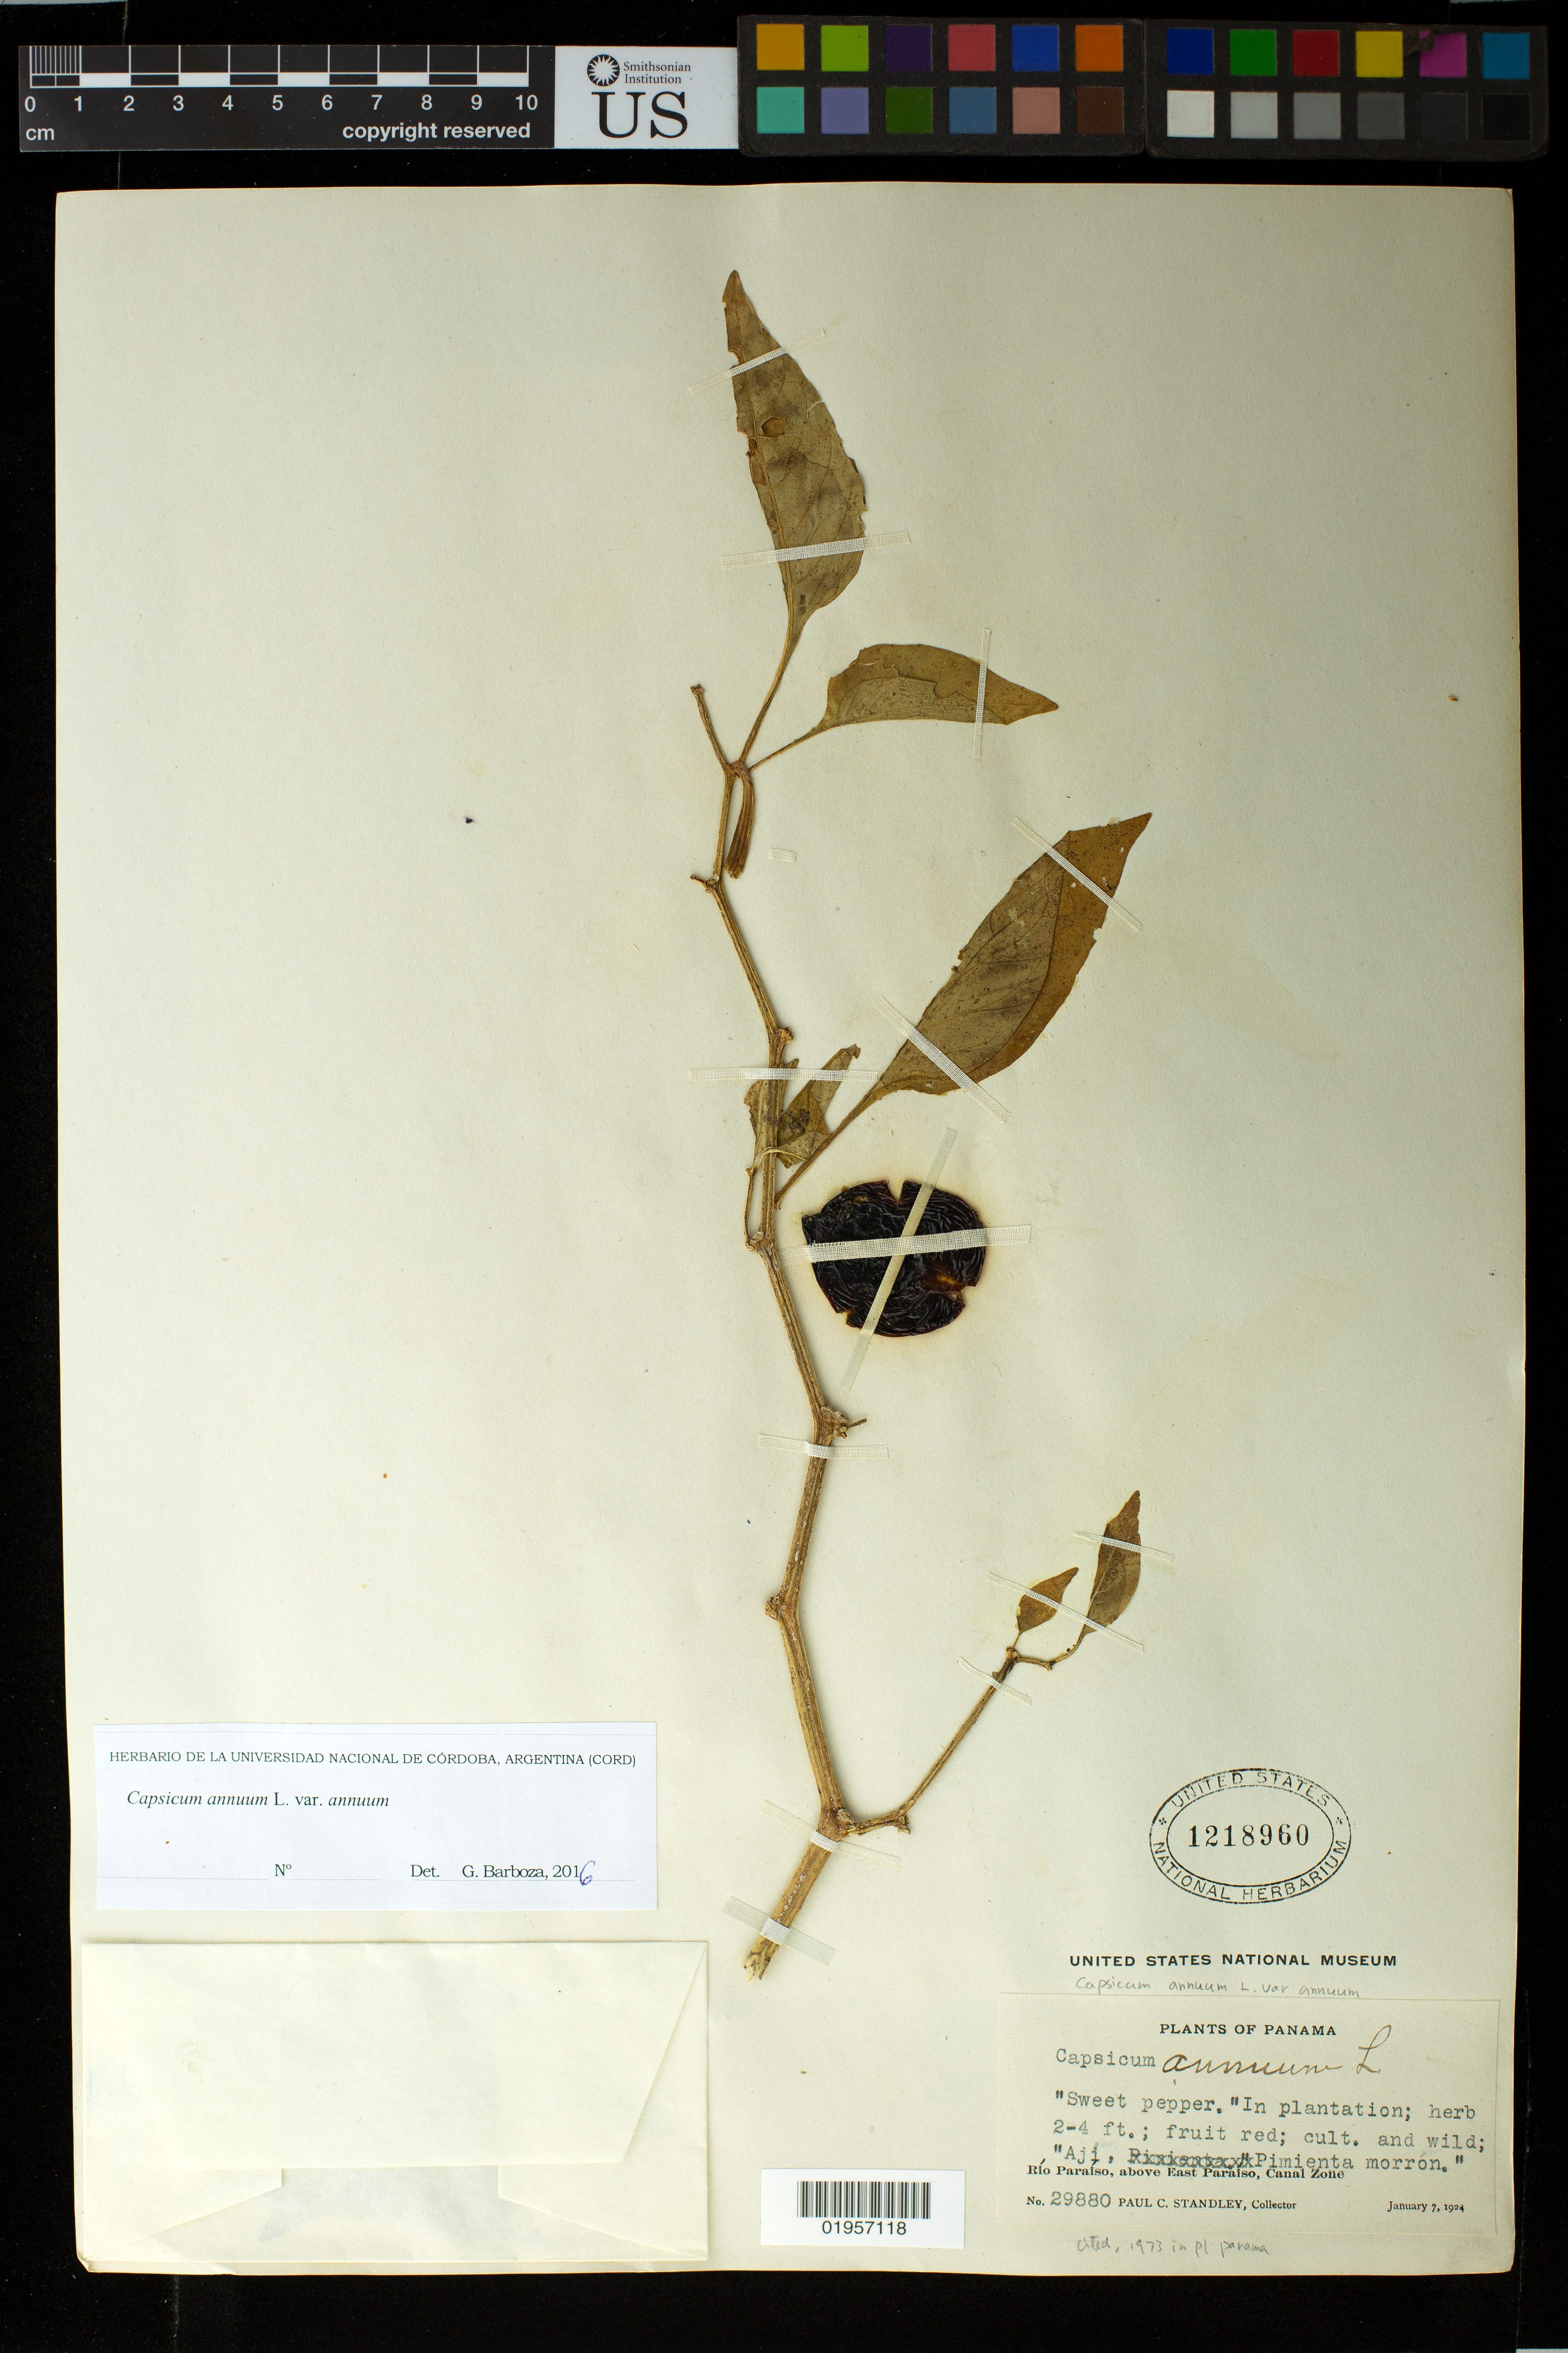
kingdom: Plantae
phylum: Tracheophyta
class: Magnoliopsida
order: Solanales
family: Solanaceae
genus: Capsicum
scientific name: Capsicum annuum var. annuum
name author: L.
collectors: P. C. Standley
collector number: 29880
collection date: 1924-01-07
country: Panama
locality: Río Paraíso, above East Paraíso, Canal Zone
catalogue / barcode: US 1218960